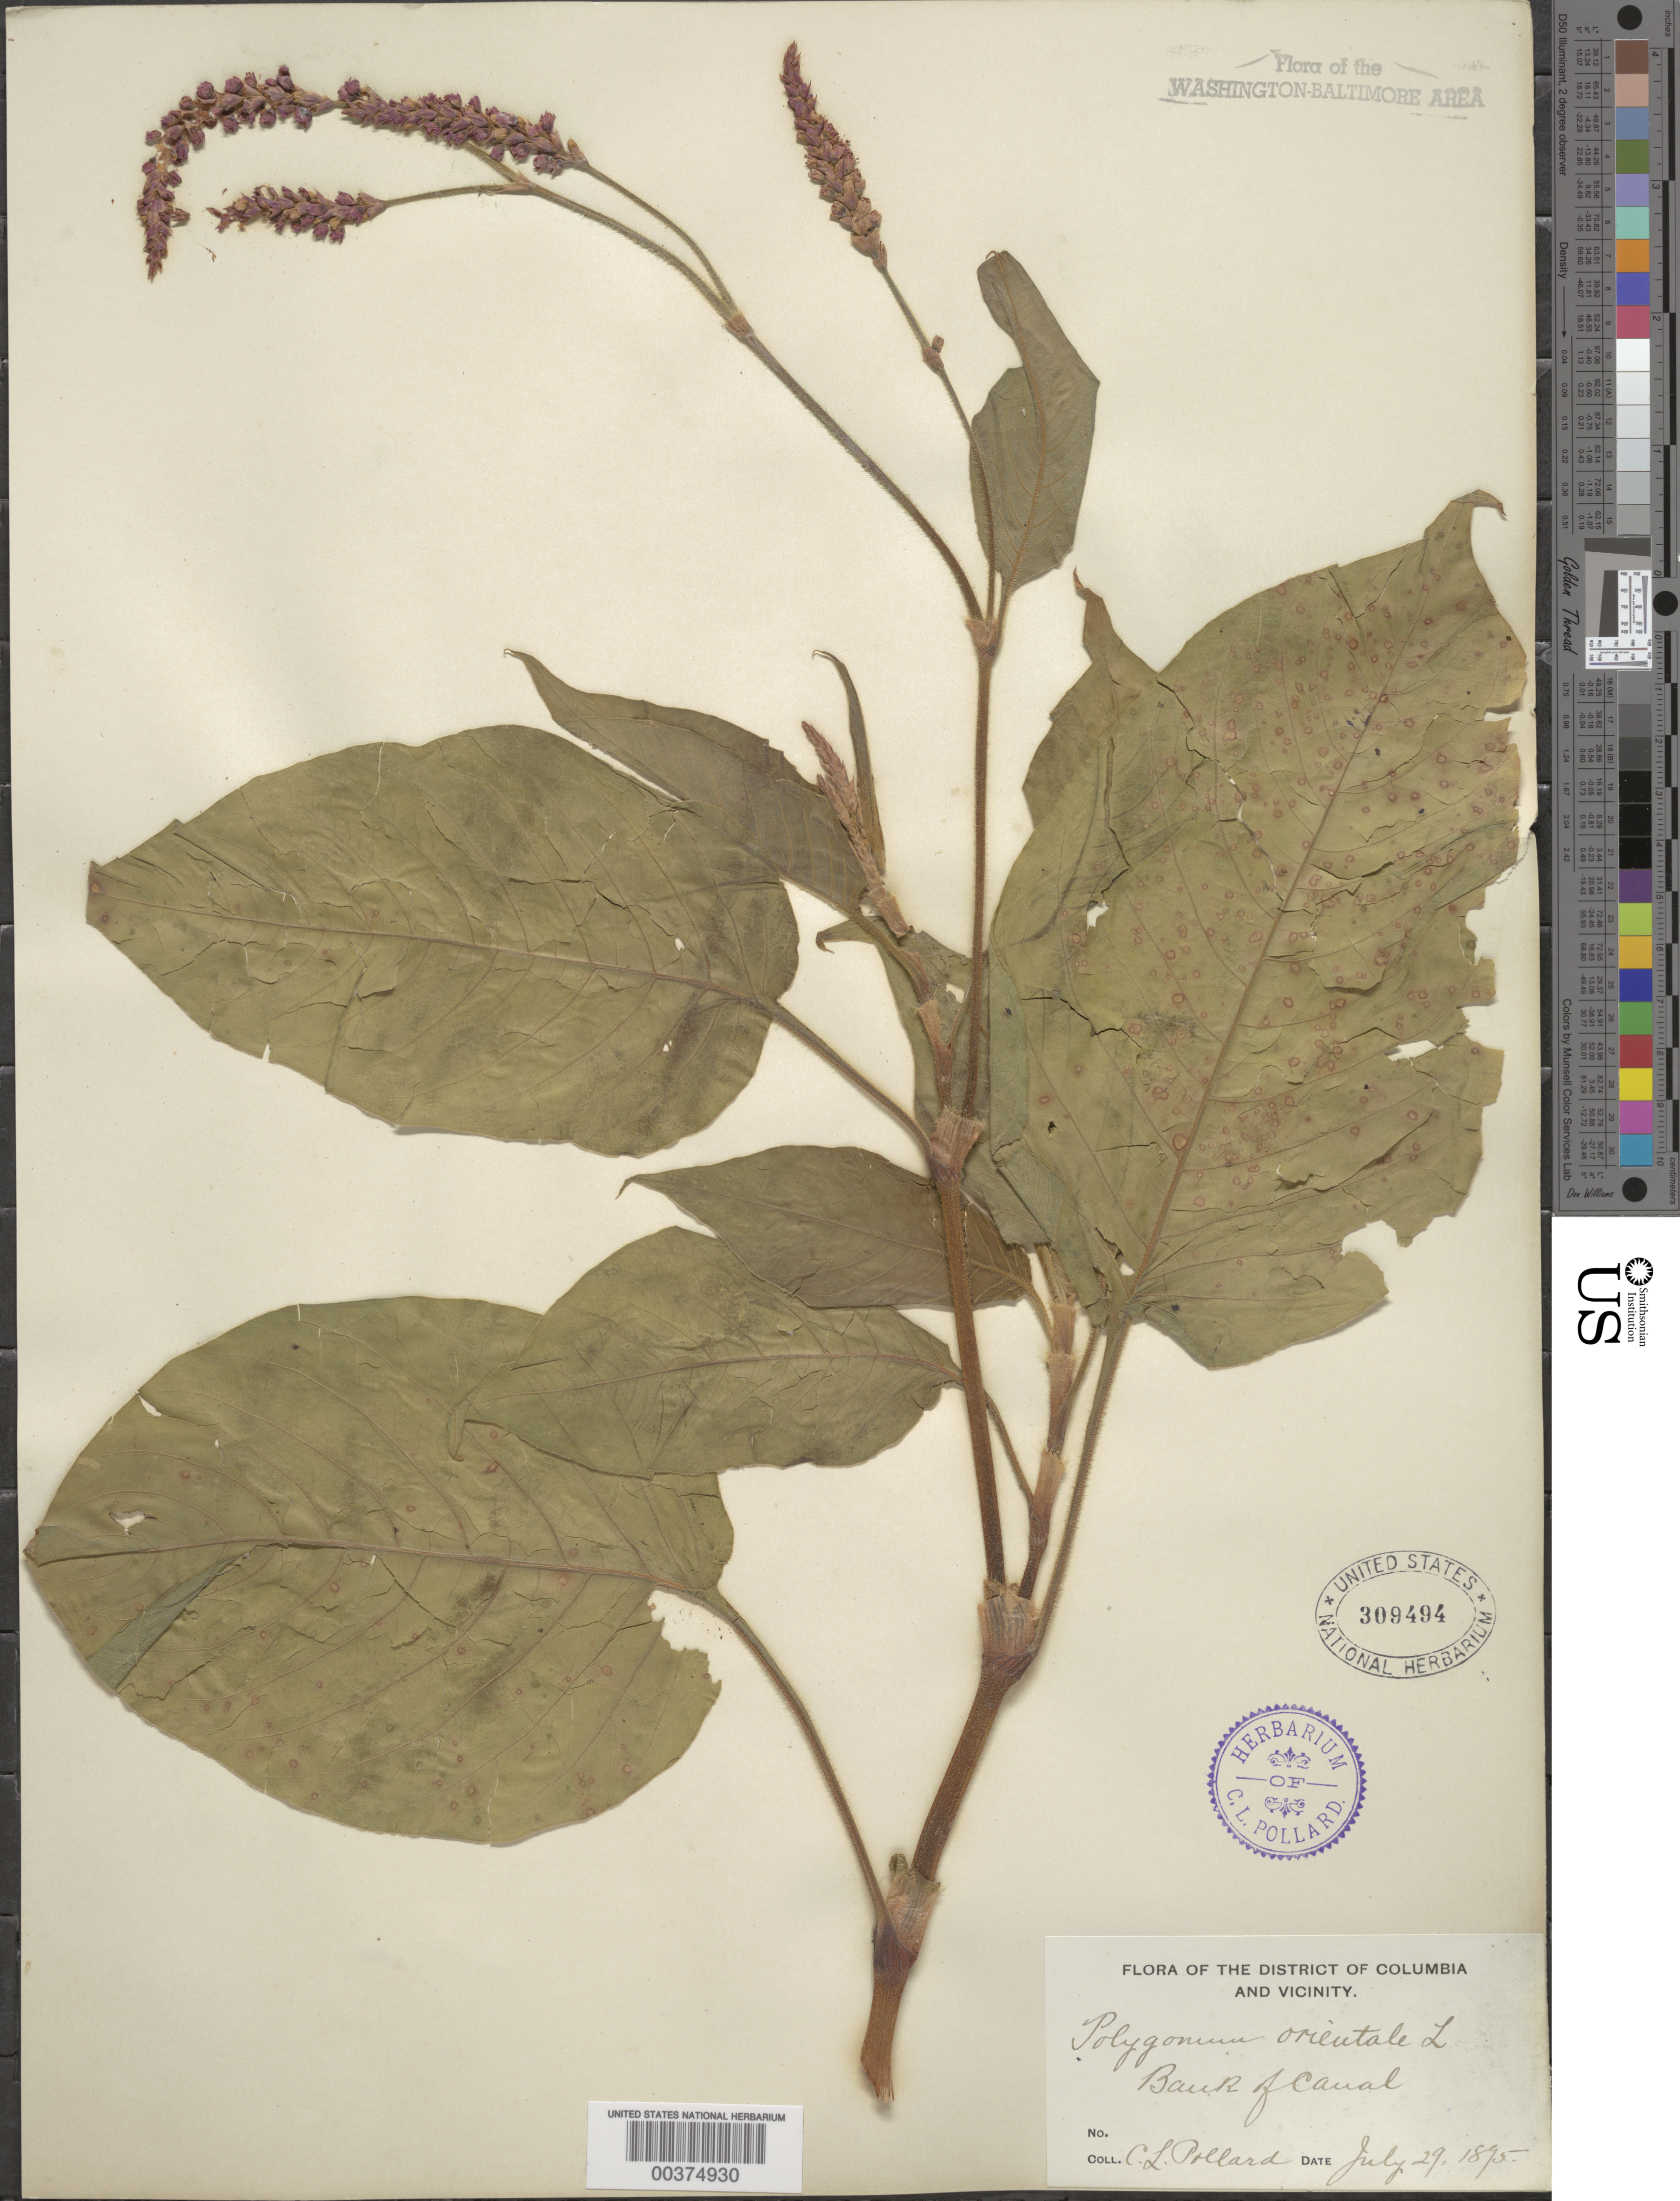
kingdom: Plantae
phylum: Tracheophyta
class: Magnoliopsida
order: Caryophyllales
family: Polygonaceae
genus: Persicaria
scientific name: Persicaria orientalis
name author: (L.) Spach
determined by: Atha, D. E.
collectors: C. L. Pollard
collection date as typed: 29 Jul 1895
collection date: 1895-07-29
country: United States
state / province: Maryland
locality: Canal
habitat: Bank of canal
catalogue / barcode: US 309494